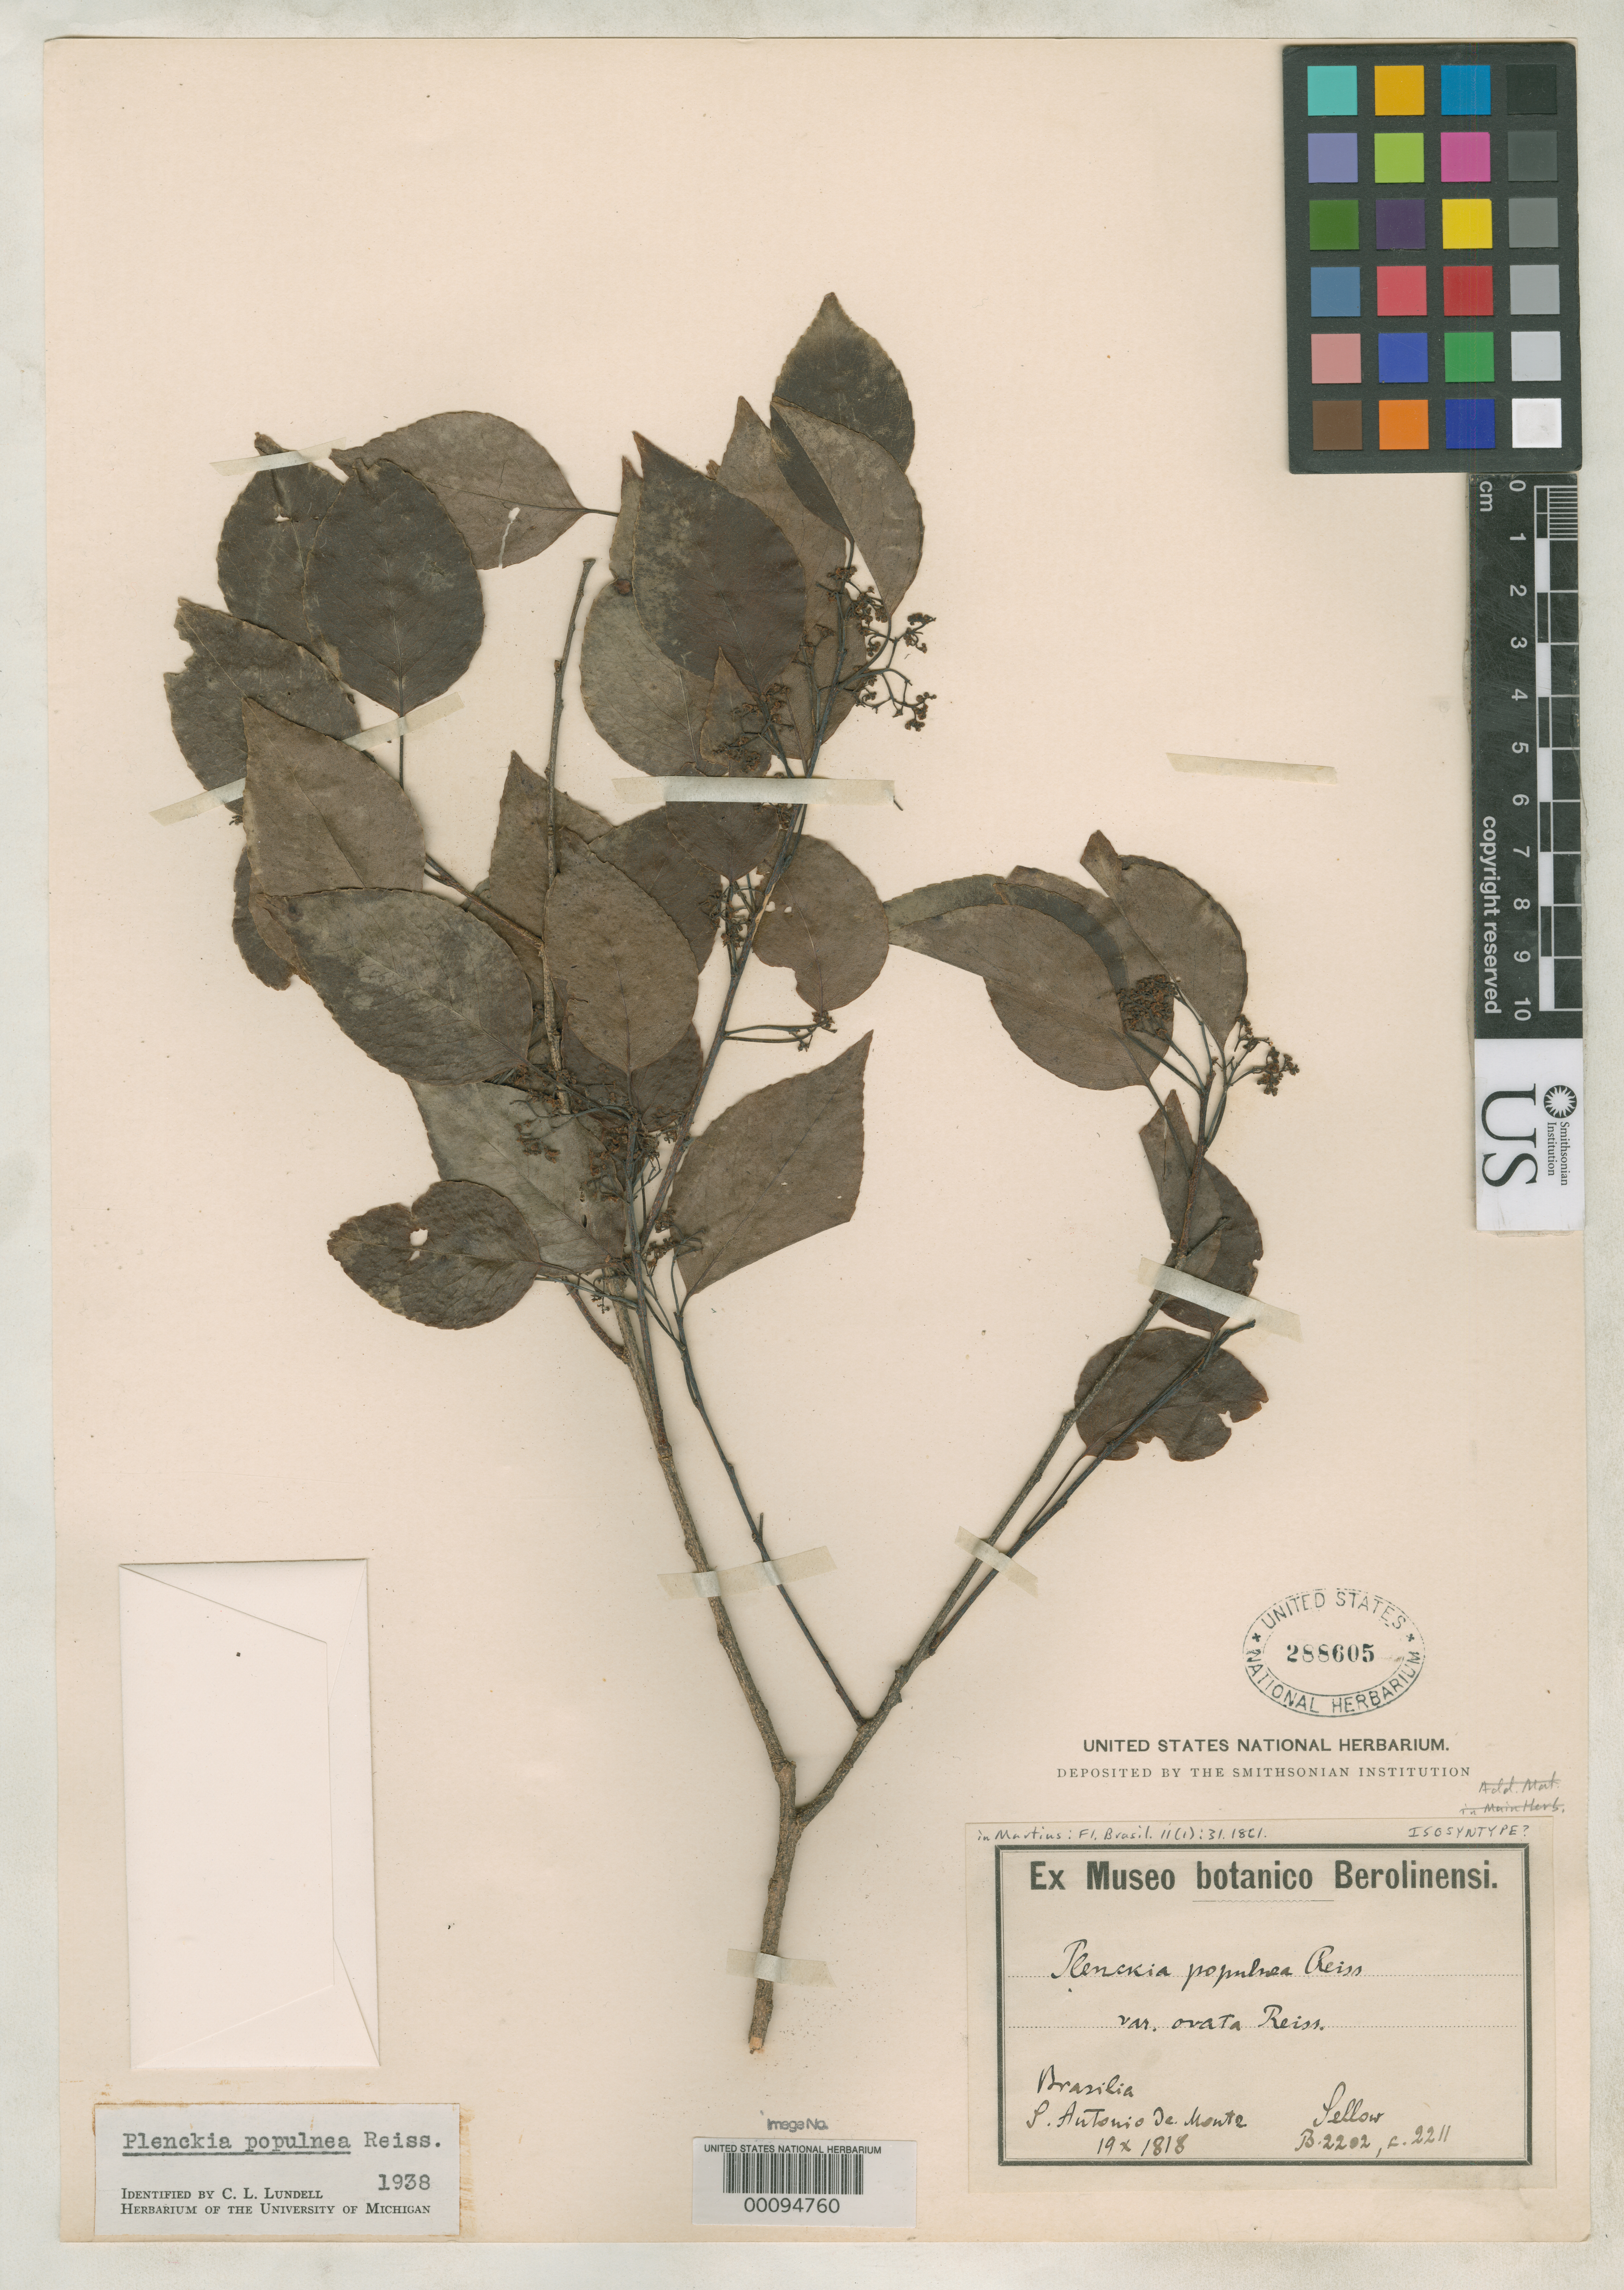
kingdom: Plantae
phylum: Tracheophyta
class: Magnoliopsida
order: Celastrales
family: Celastraceae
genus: Plenckia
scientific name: Plenckia populnea f. ovata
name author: Reissek in Mart.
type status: Isosyntype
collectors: F. Sellow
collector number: B2202, L 2211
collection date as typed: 19 Oct 1818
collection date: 1818-10-19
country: Brazil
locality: San Antonio Demonte.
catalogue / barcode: US 288605